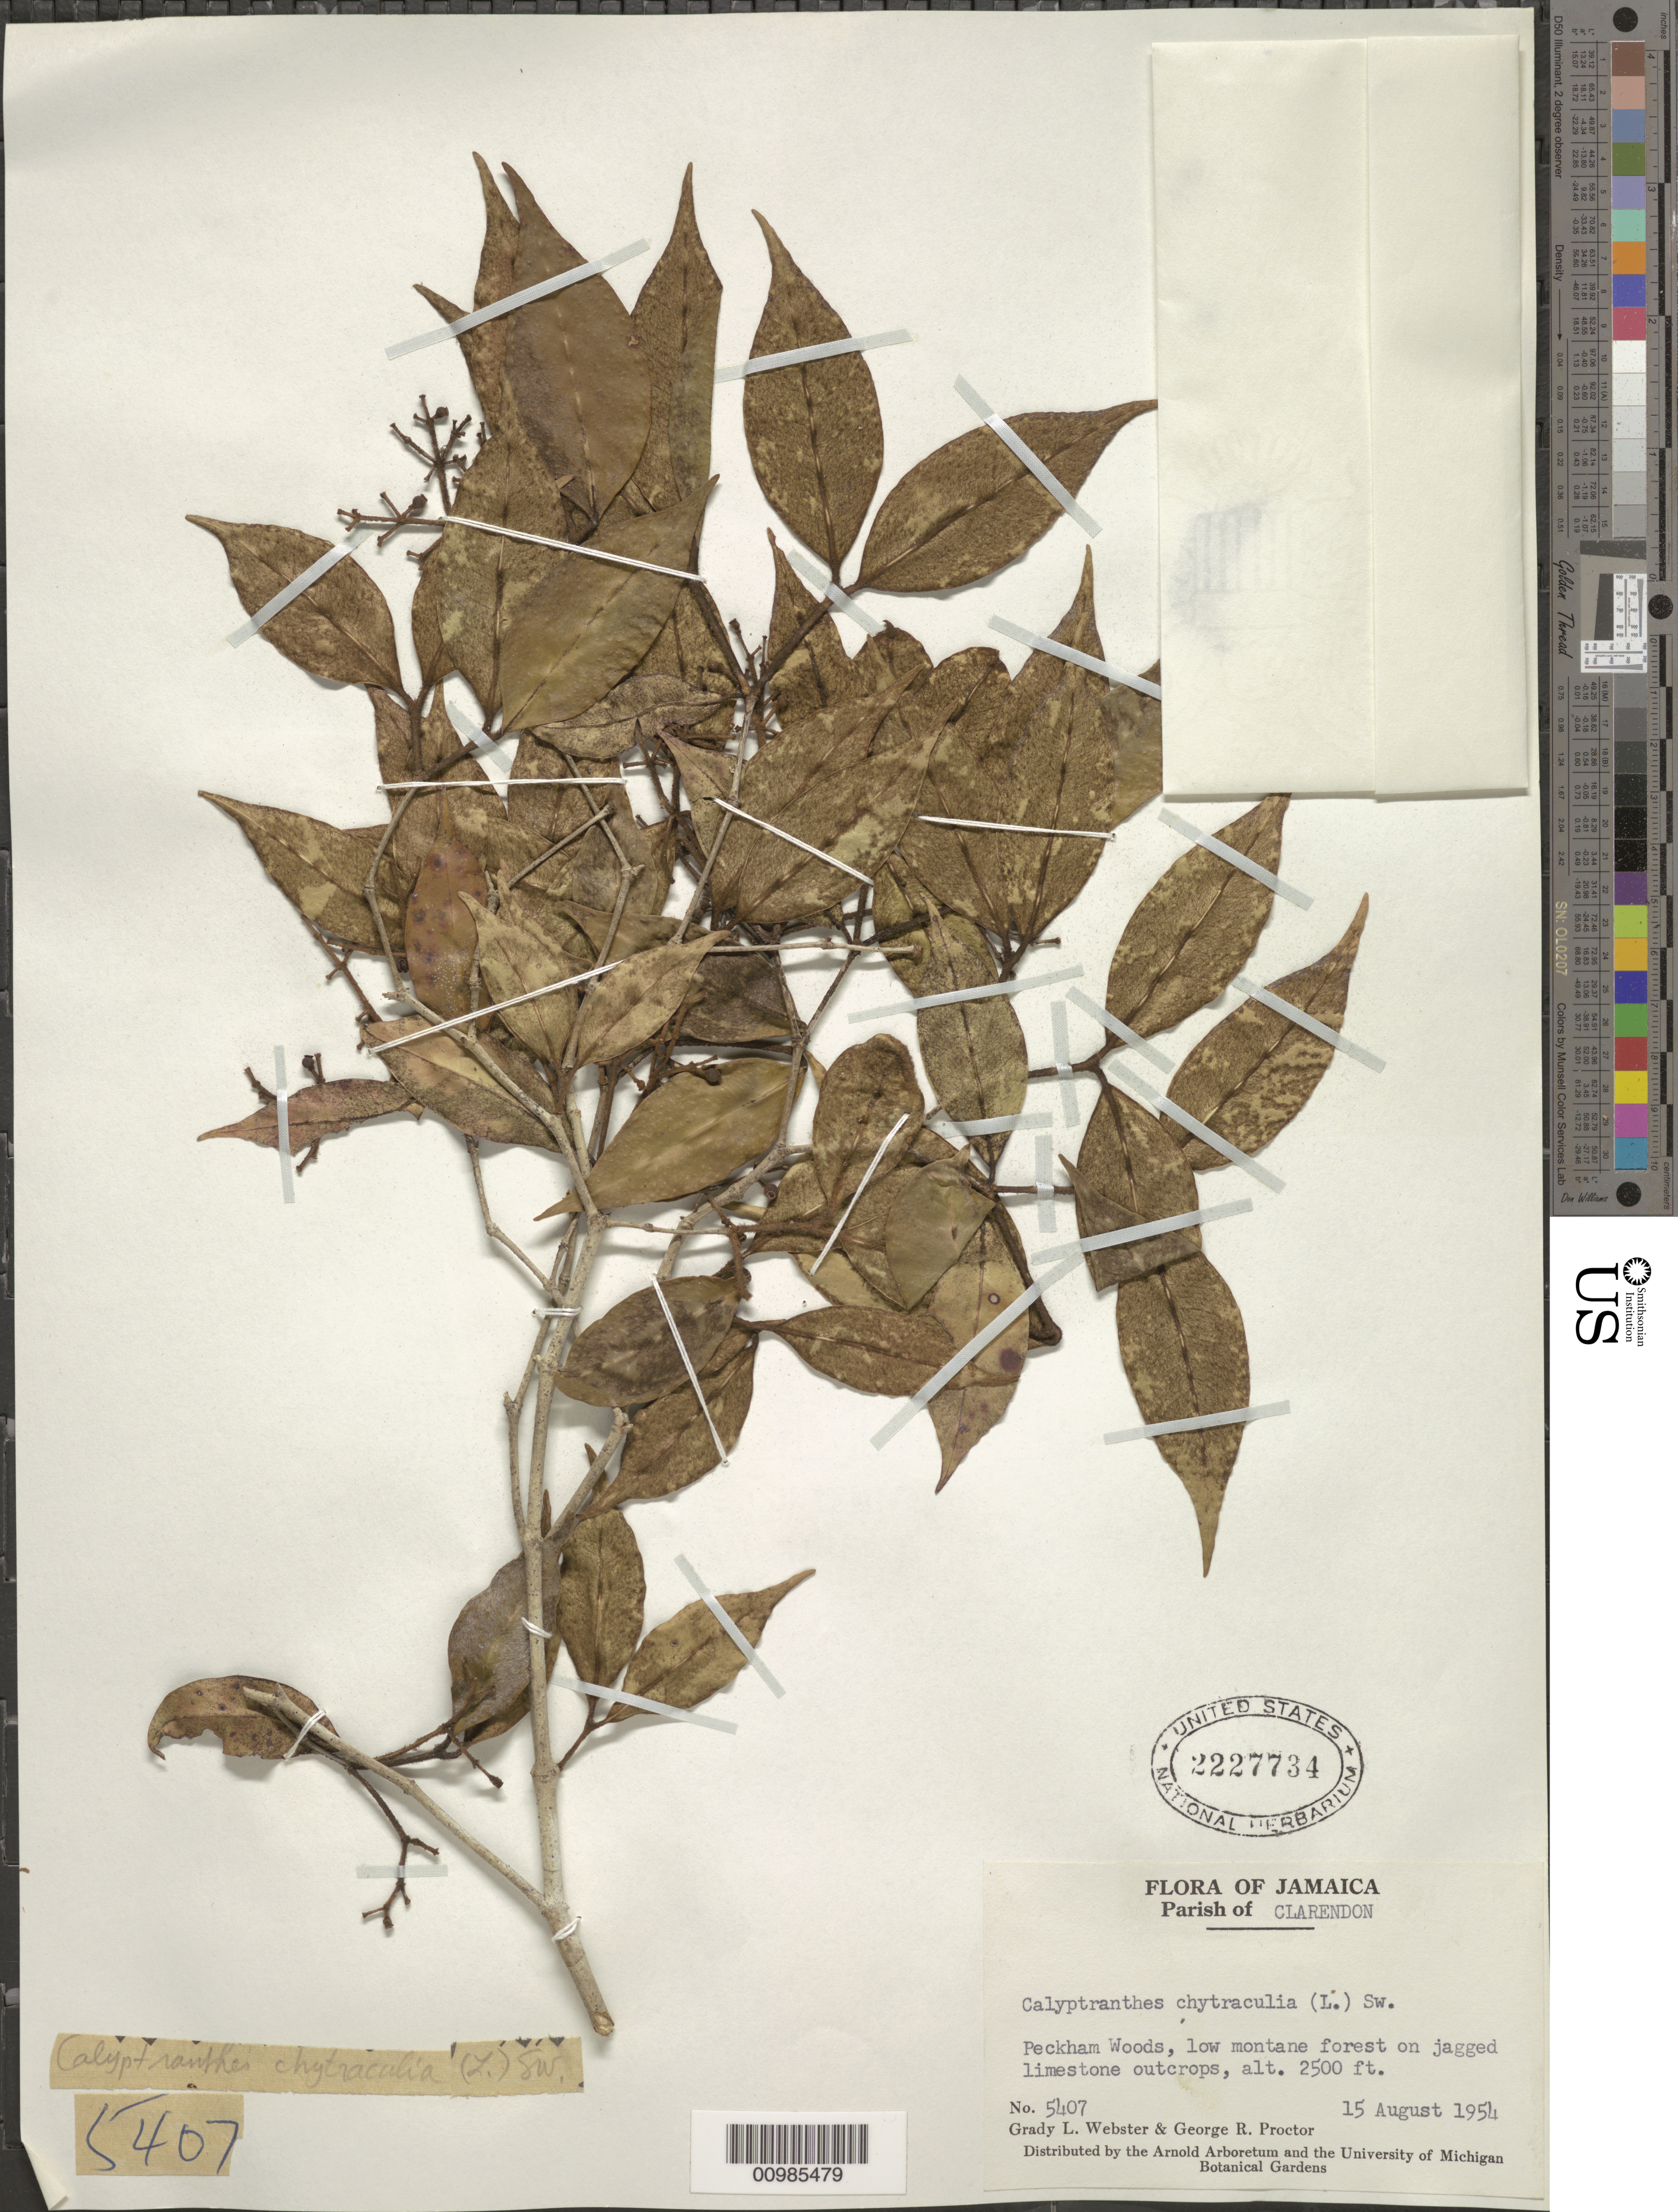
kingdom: Plantae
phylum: Tracheophyta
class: Magnoliopsida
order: Myrtales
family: Myrtaceae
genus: Myrcia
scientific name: Myrcia chytraculia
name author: (L.) A.R. Lourenço & E. Lucas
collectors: G. L. Webster & G. R. Proctor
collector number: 5407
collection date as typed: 15 Aug 1954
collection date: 1954-08-15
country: Jamaica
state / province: Clarendon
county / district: Peckham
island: Jamaica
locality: Peckham Woods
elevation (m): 762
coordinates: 0 N, 0 E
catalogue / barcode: US 2227734